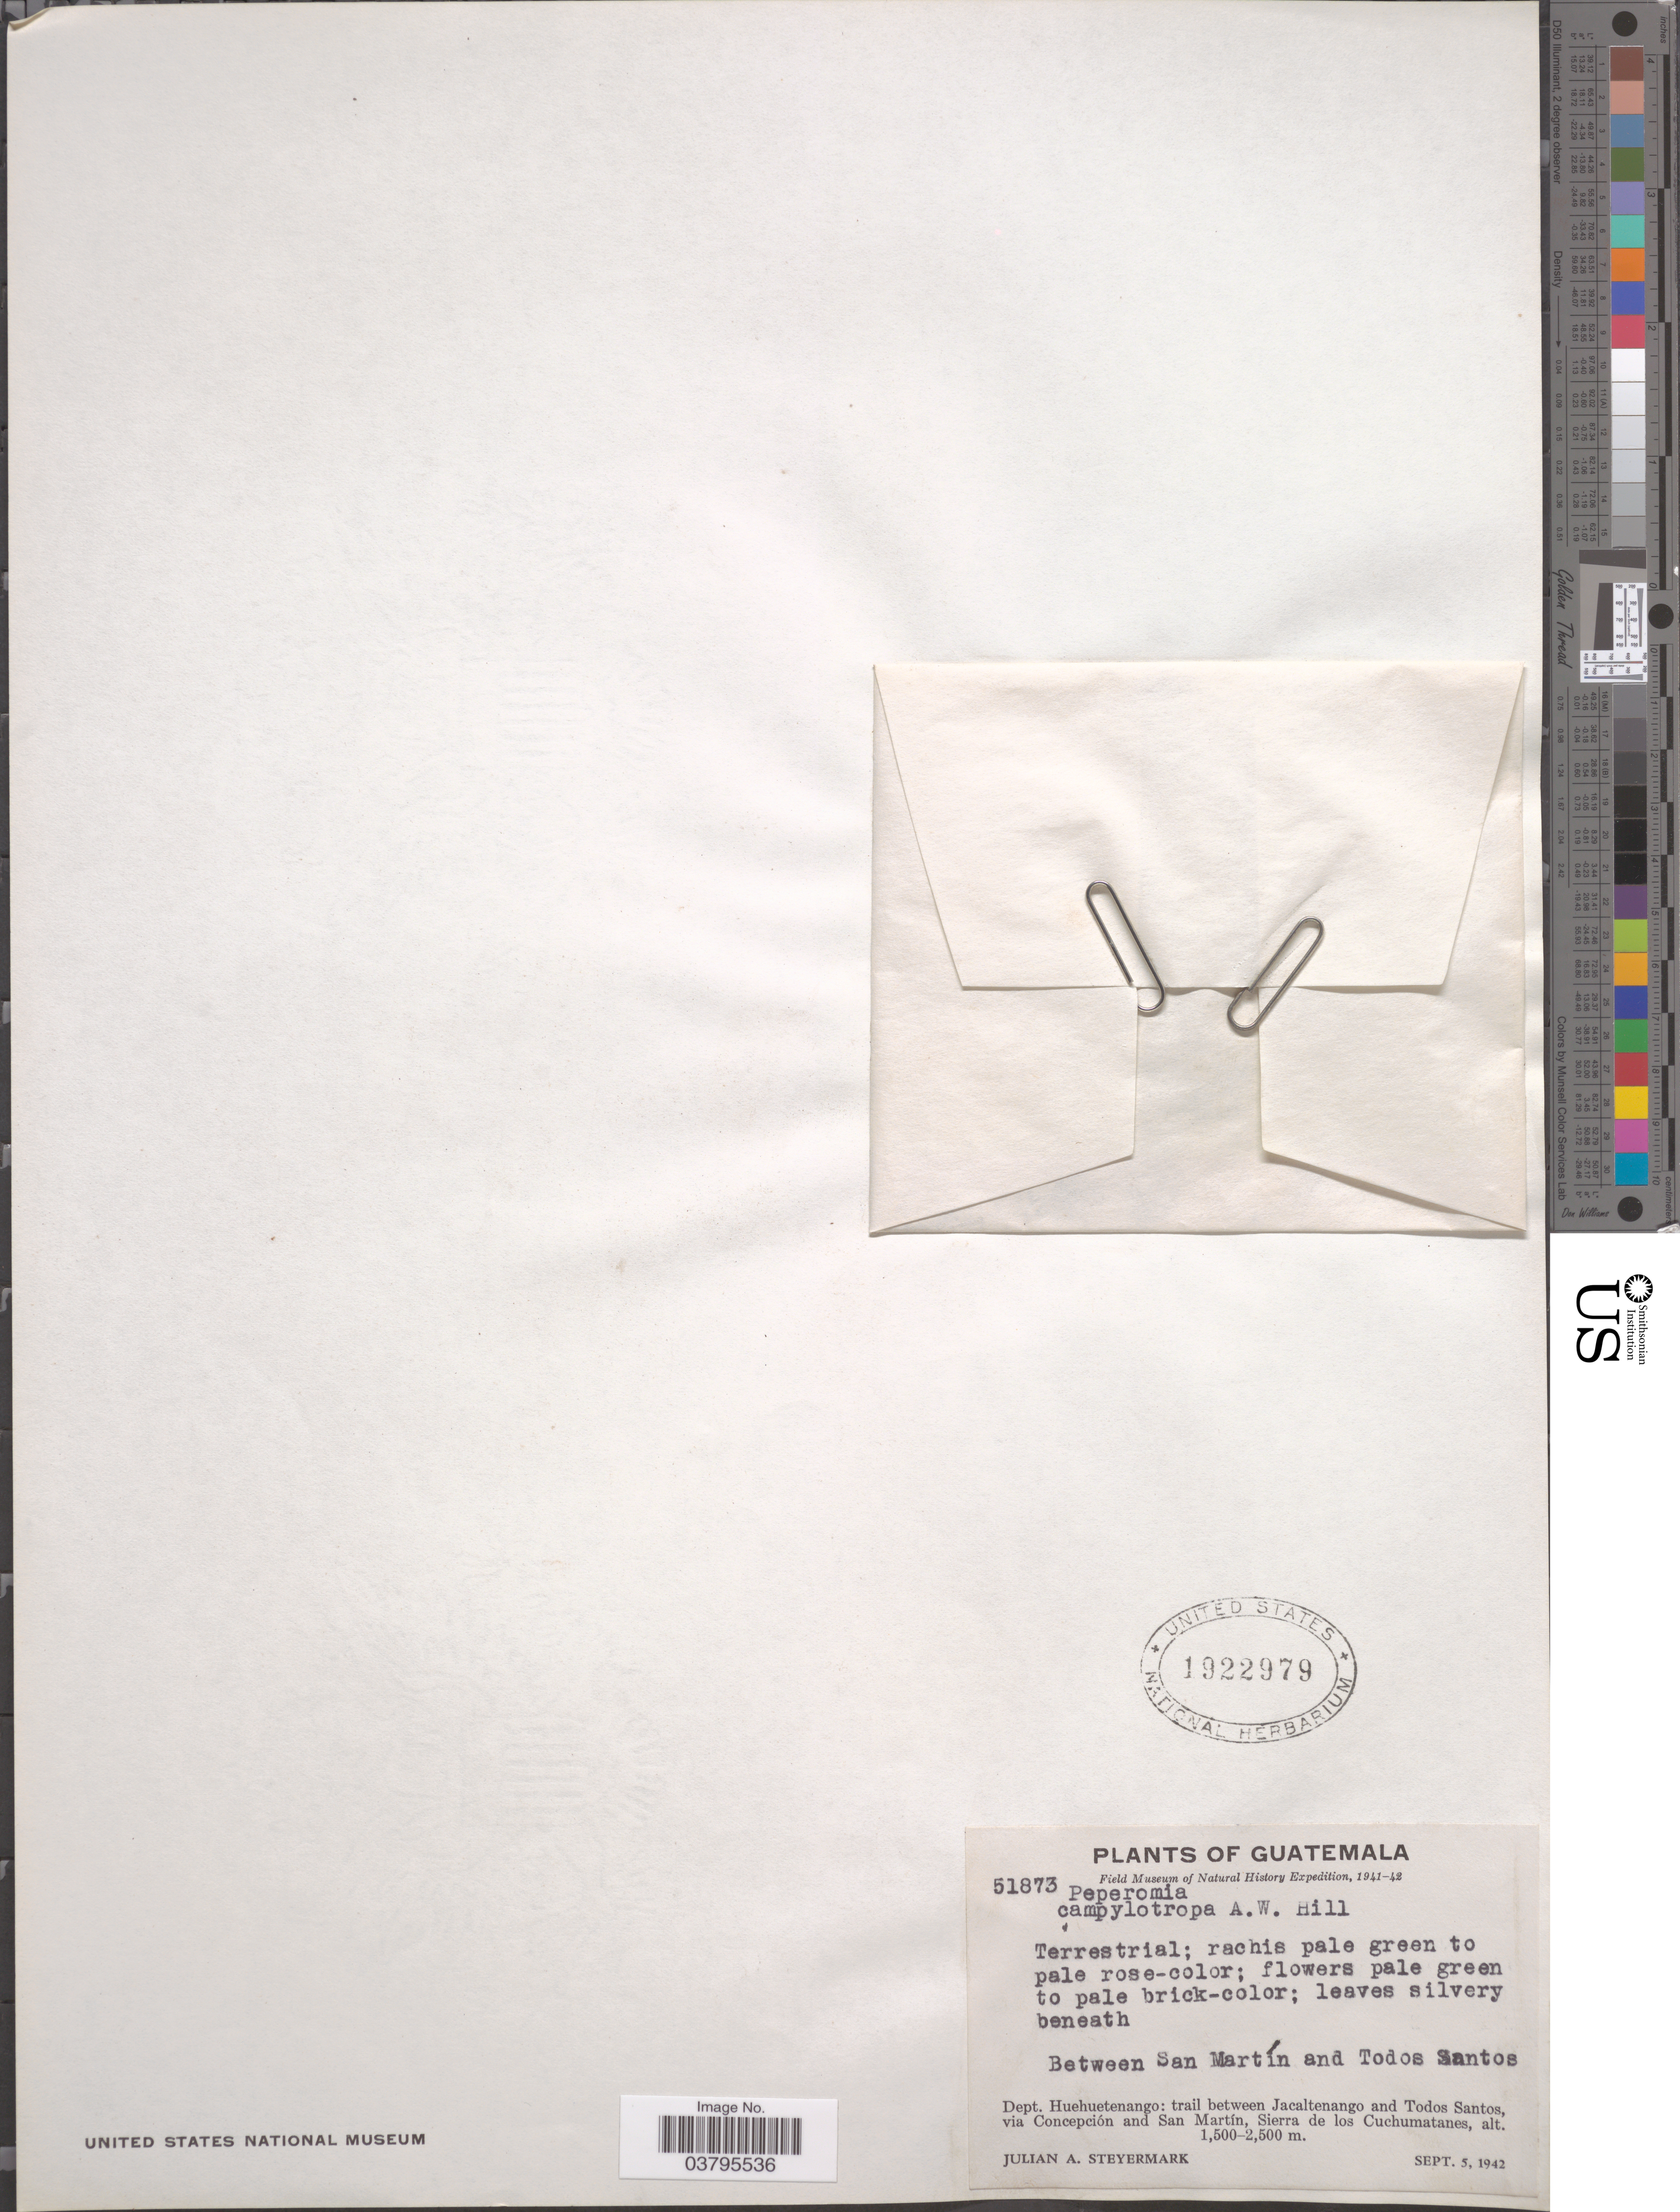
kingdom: Plantae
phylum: Tracheophyta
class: Magnoliopsida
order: Piperales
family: Piperaceae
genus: Peperomia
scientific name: Peperomia umbilicata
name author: Ruiz & Pav.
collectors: J. Steyermark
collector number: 51873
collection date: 1942-09-05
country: Guatemala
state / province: Huehuetenango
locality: Between San Martín and Todos Santos. Dept. Huehuetenango: trail between Jacaltenango and Todos Santos, via Concepción and San Martín, Sierra de los Cuchumatanes.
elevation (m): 1500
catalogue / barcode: US 1922979